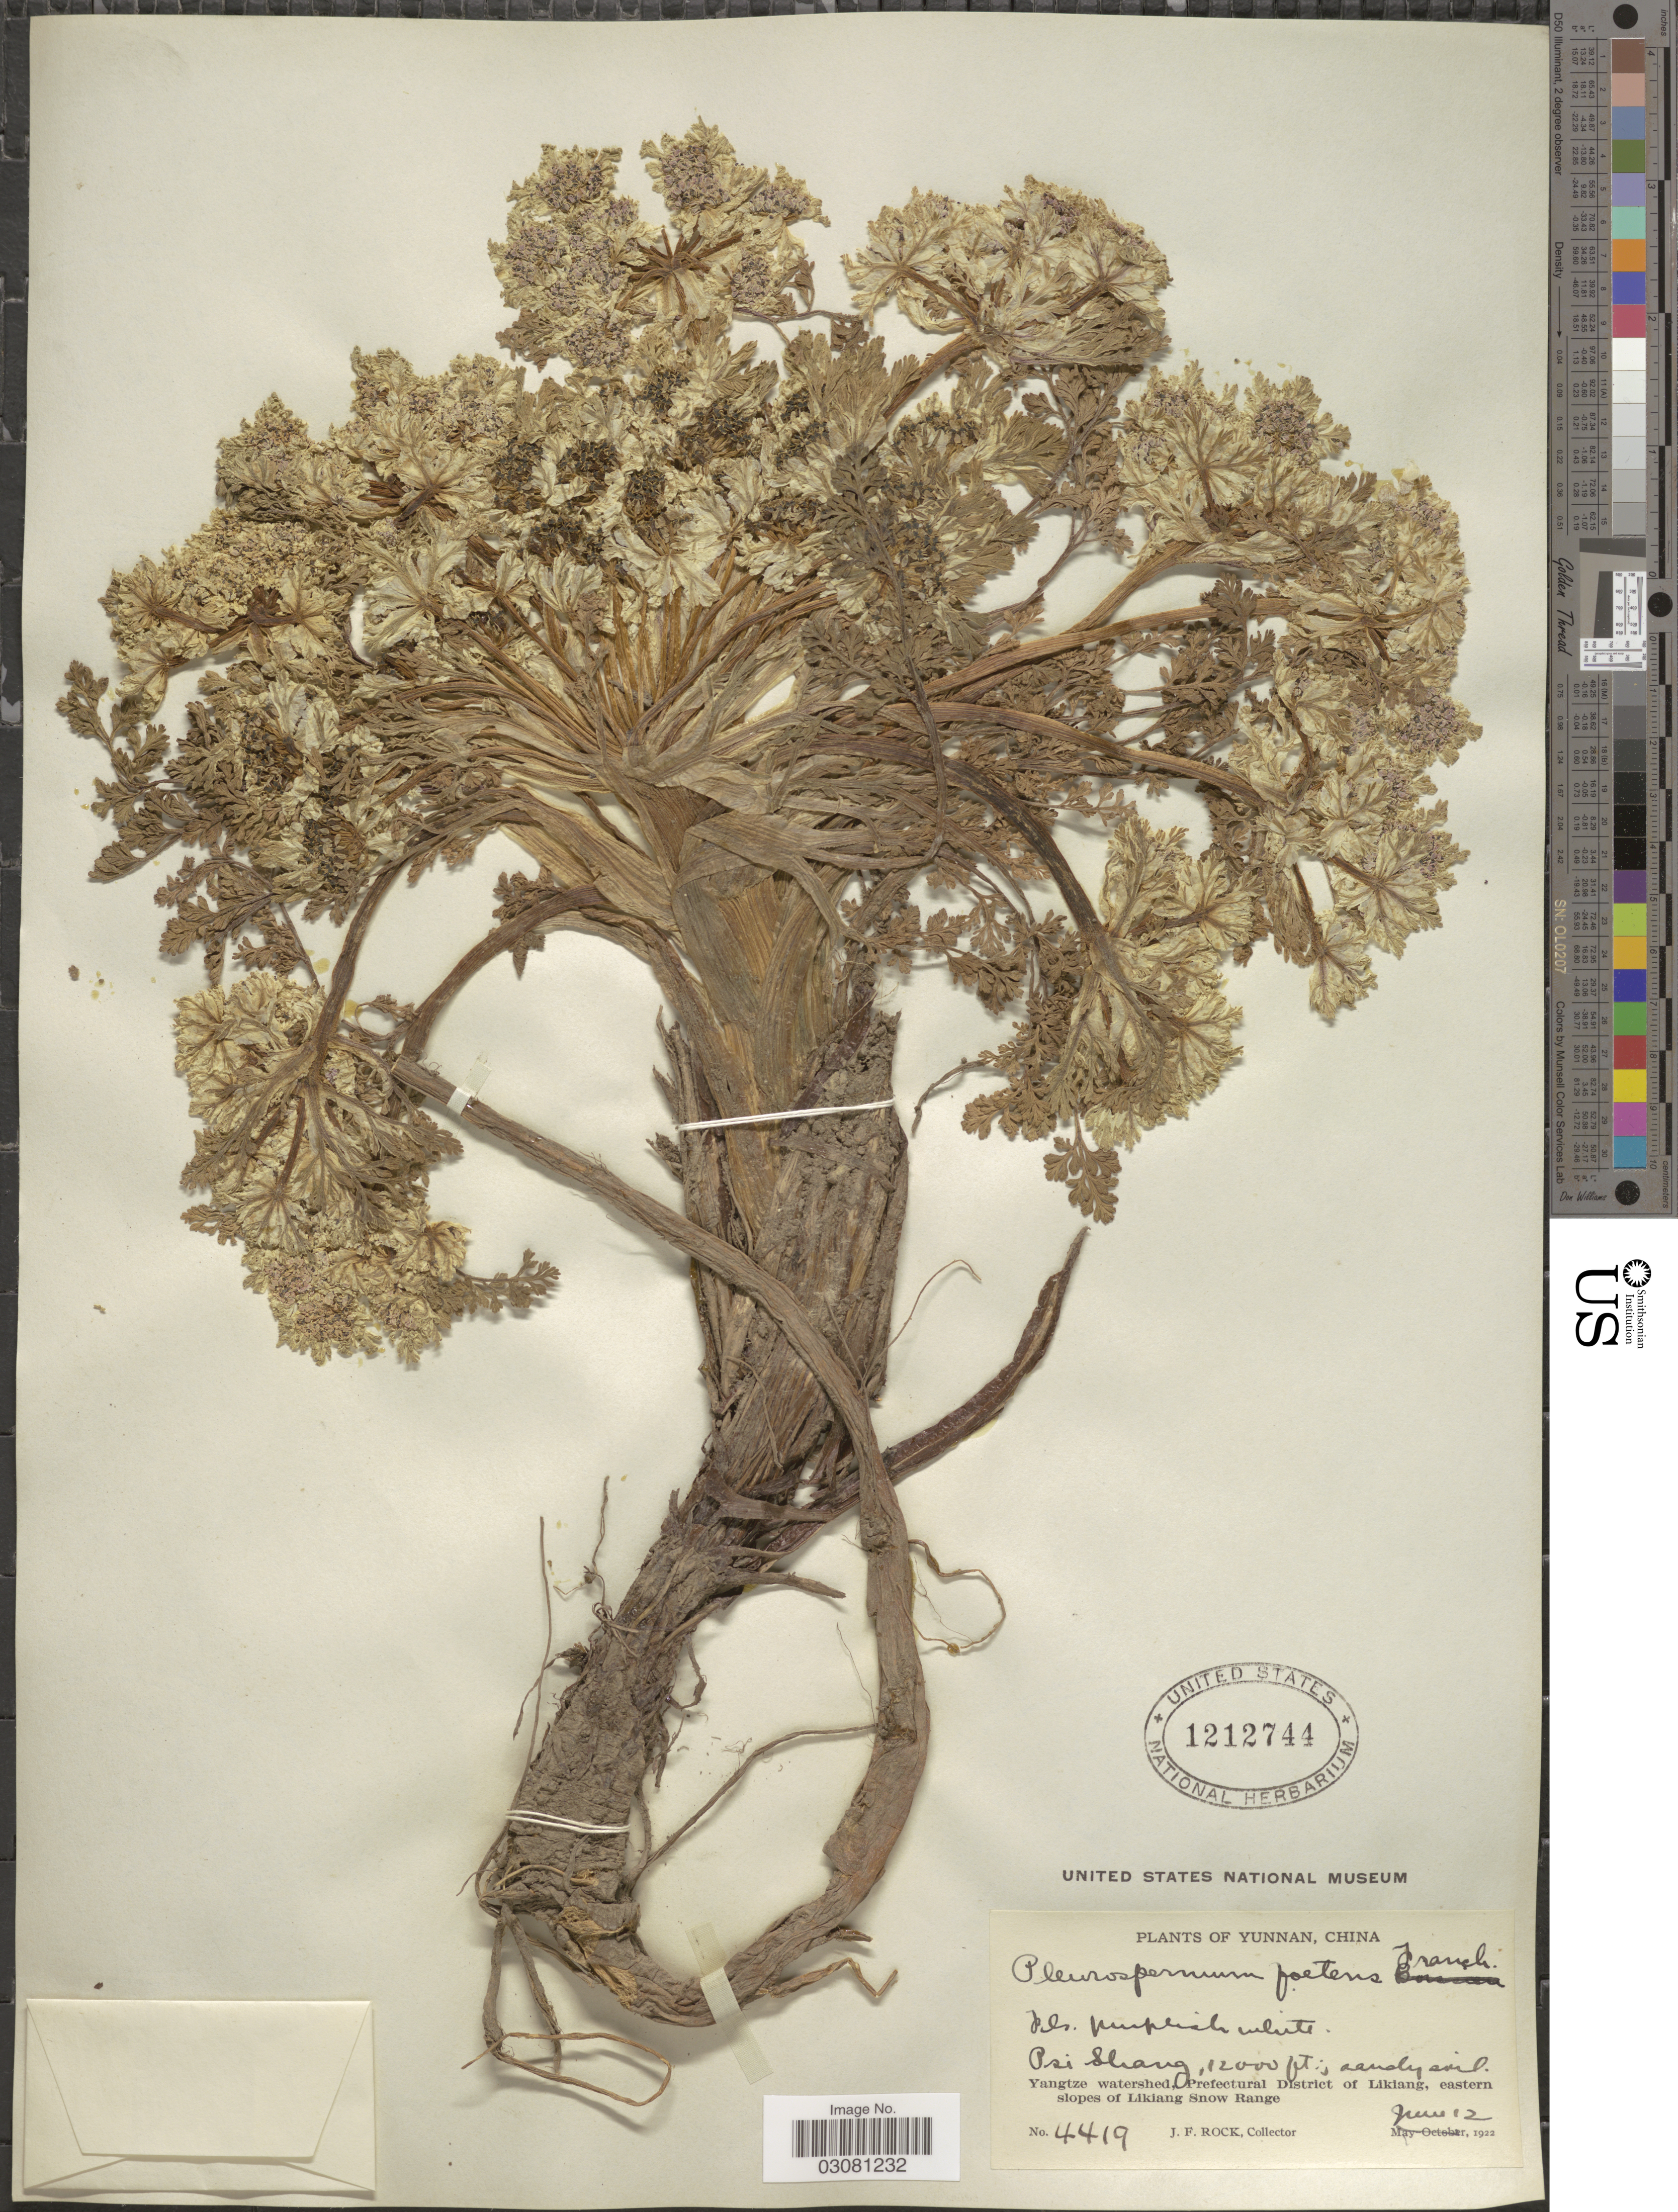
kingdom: Plantae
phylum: Tracheophyta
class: Magnoliopsida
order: Apiales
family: Apiaceae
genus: Pleurospermum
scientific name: Pleurospermum foetens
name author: Franch.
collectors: J. Rock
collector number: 4419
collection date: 1922-06-12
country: China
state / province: Yunnan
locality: Psi Shang. Yangtze watershed, Prefectural District of Likiang, eastern slopes of Likiang Snow Range.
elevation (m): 3658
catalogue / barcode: US 1212744